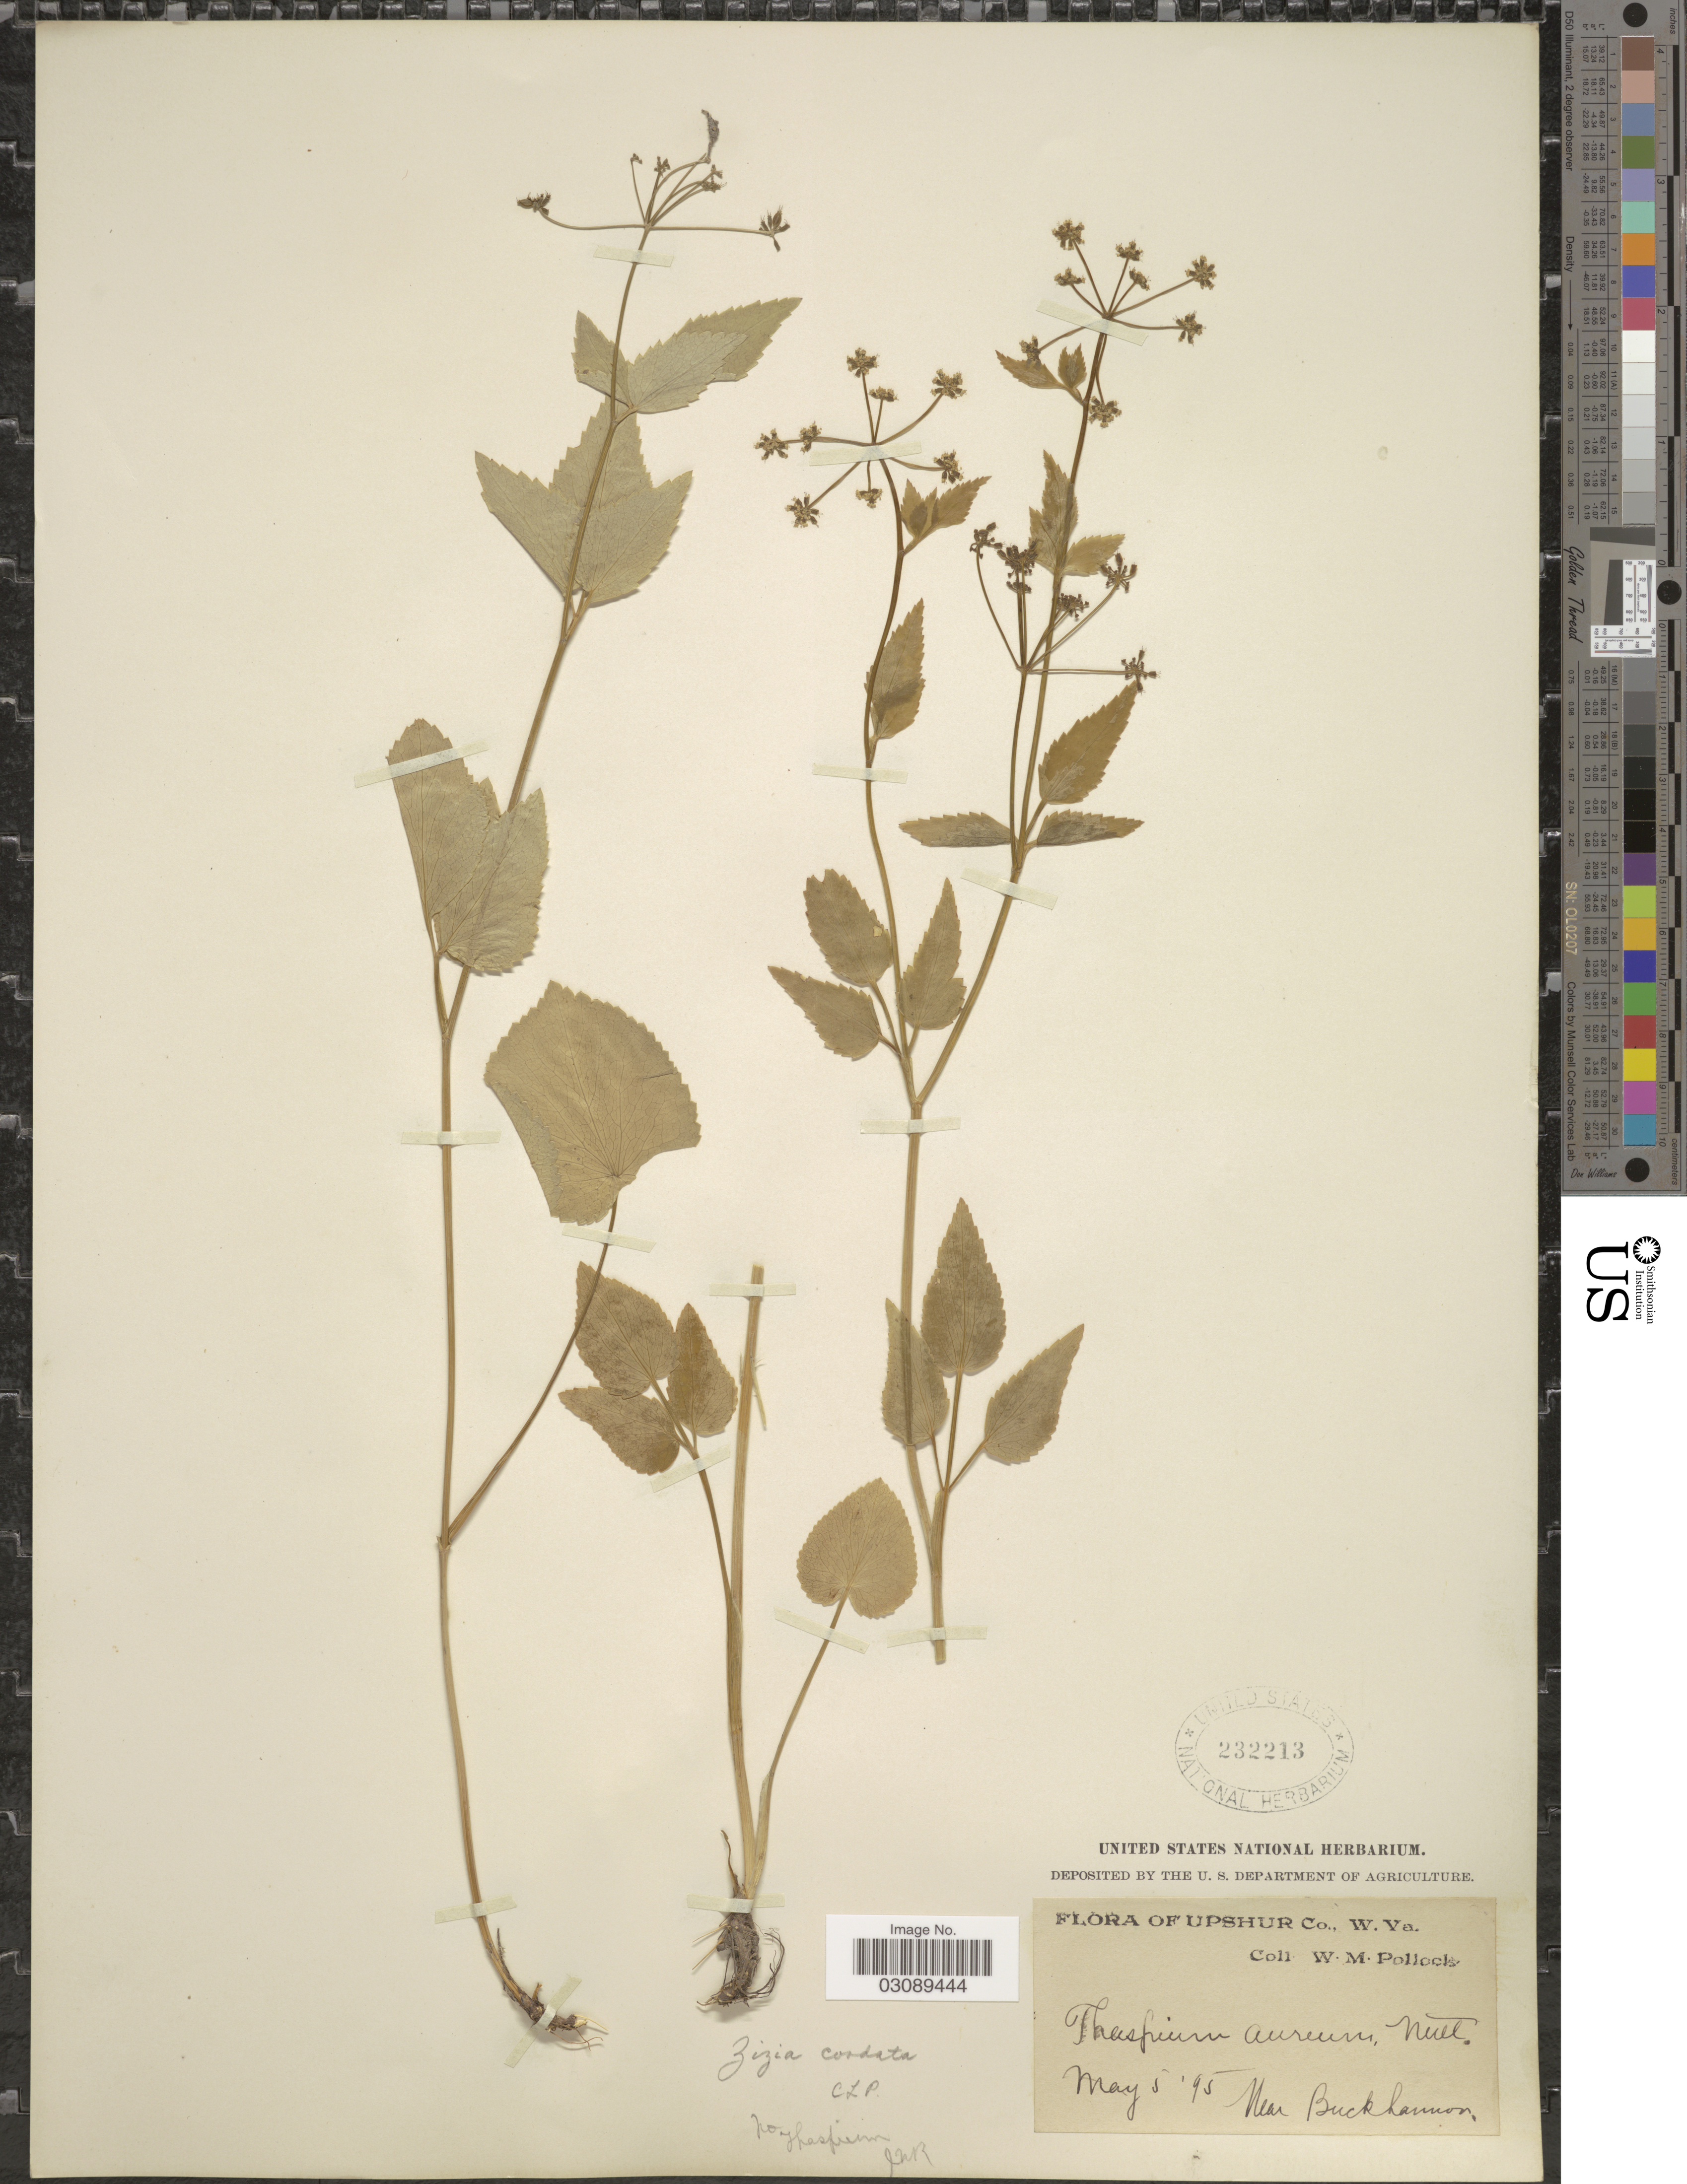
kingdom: Plantae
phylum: Tracheophyta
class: Magnoliopsida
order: Apiales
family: Apiaceae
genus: Thaspium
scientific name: Thaspium aureum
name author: (L.) Nutt.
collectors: W. M. Pollock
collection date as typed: Transcribed d/m/y: 5/5/95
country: United States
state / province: West Virginia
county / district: Upshur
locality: Near Buckhannon.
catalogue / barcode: US 232213